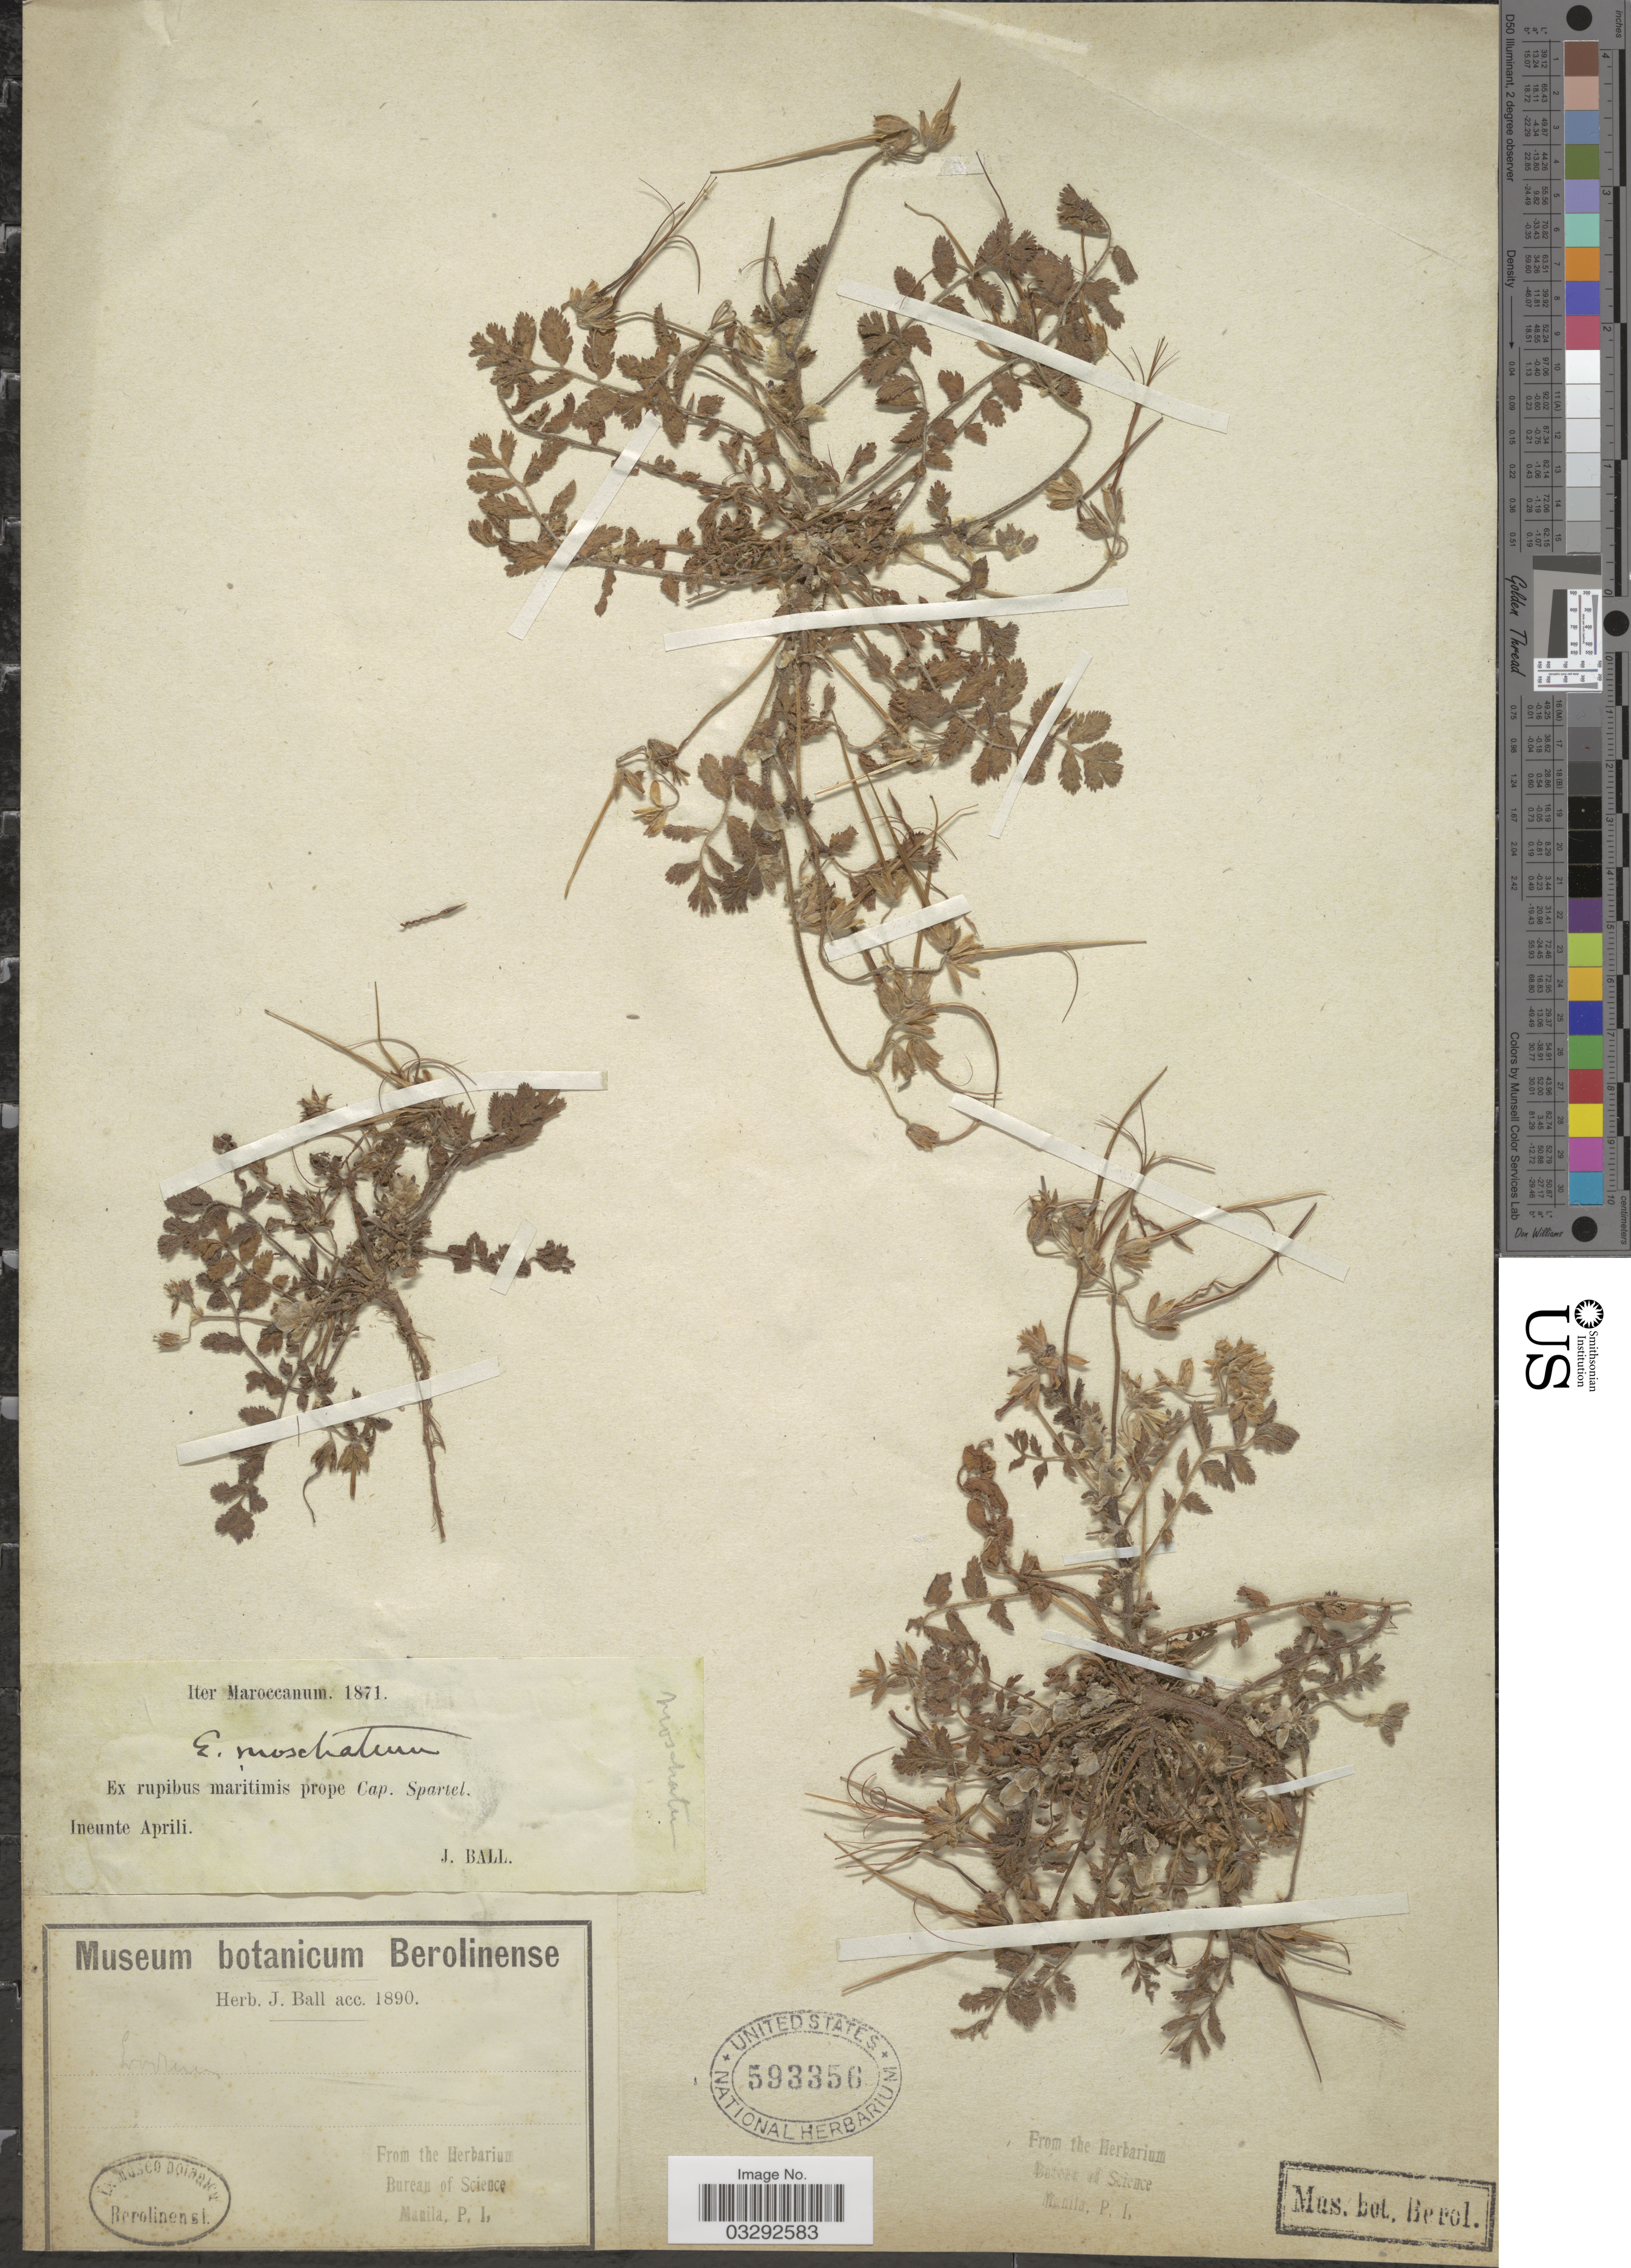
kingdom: Plantae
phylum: Tracheophyta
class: Magnoliopsida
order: Geraniales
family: Geraniaceae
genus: Erodium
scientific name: Erodium moschatum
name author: (L.) L'Hér. ex Aiton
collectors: J. Ball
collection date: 1871-04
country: Morocco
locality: Ex rupibus maritimis prope Cap. Spartel.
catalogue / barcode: US 593356